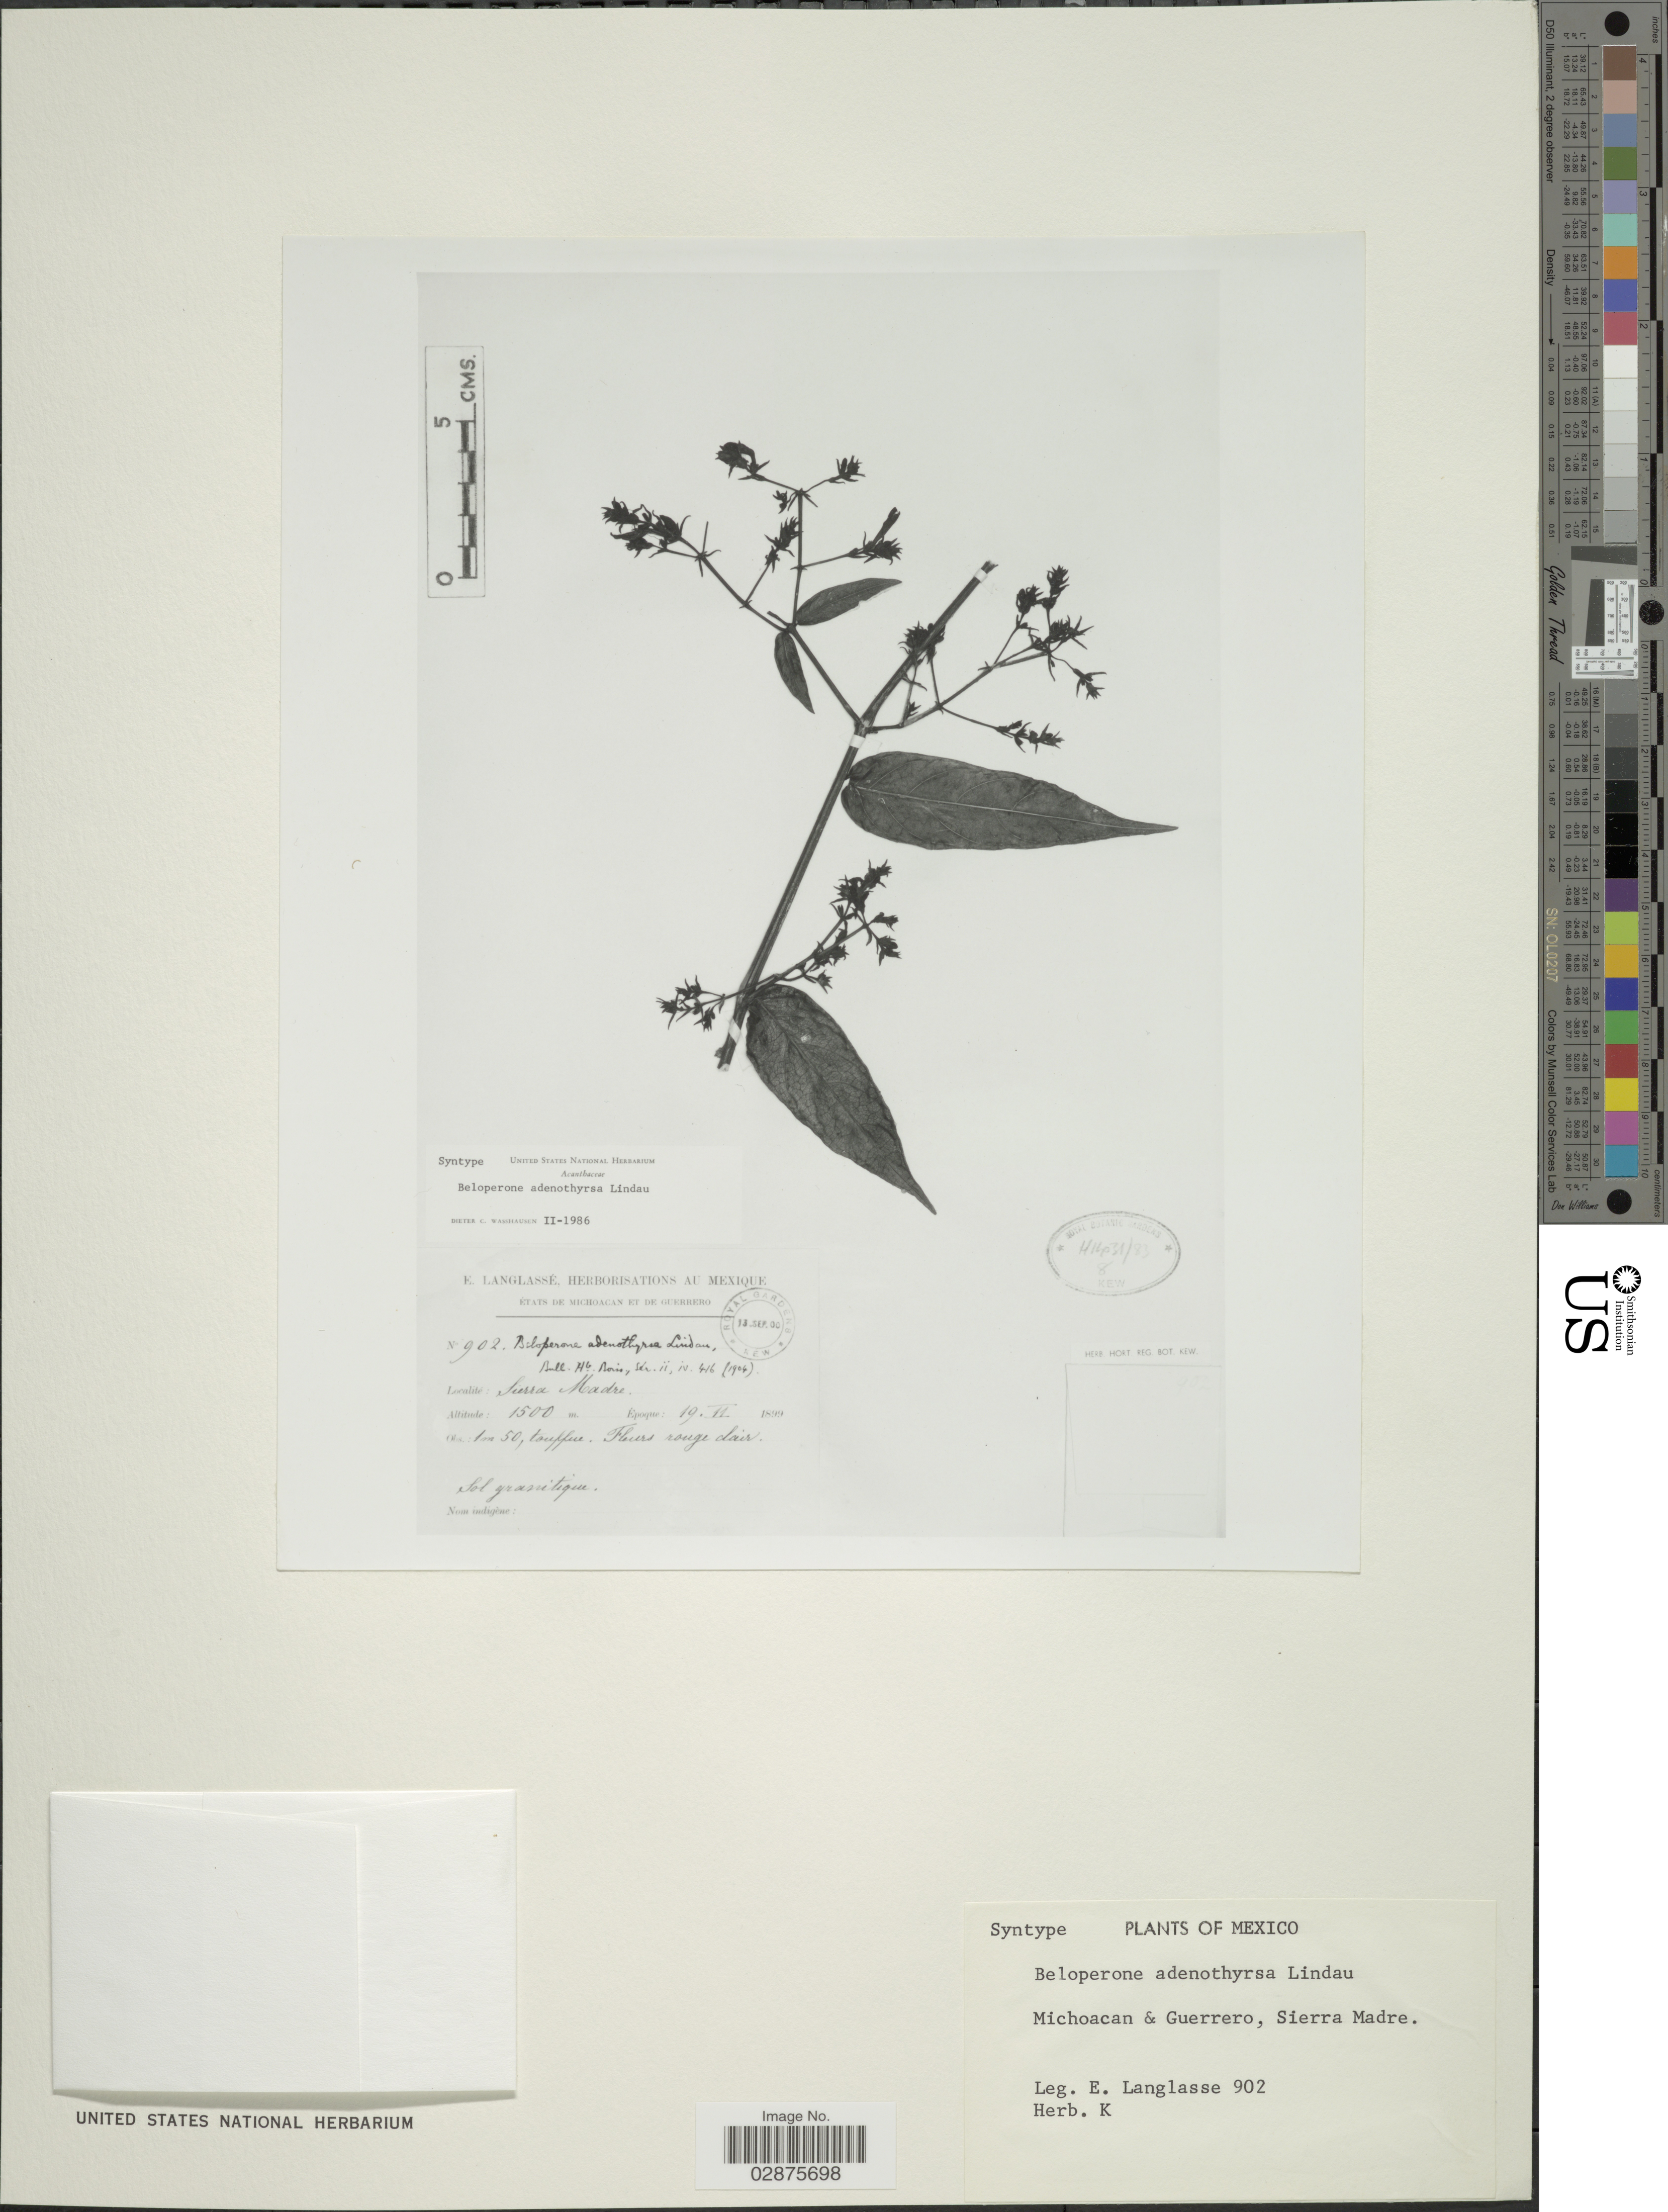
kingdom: Plantae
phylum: Tracheophyta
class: Magnoliopsida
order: Lamiales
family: Acanthaceae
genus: Justicia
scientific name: Justicia adenothyrsa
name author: (Lindau) T.F. Daniel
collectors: E. Langlassé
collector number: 902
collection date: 1899-02-19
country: Mexico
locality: Michoacan & Guerrero, Sierra Madre.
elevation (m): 1500